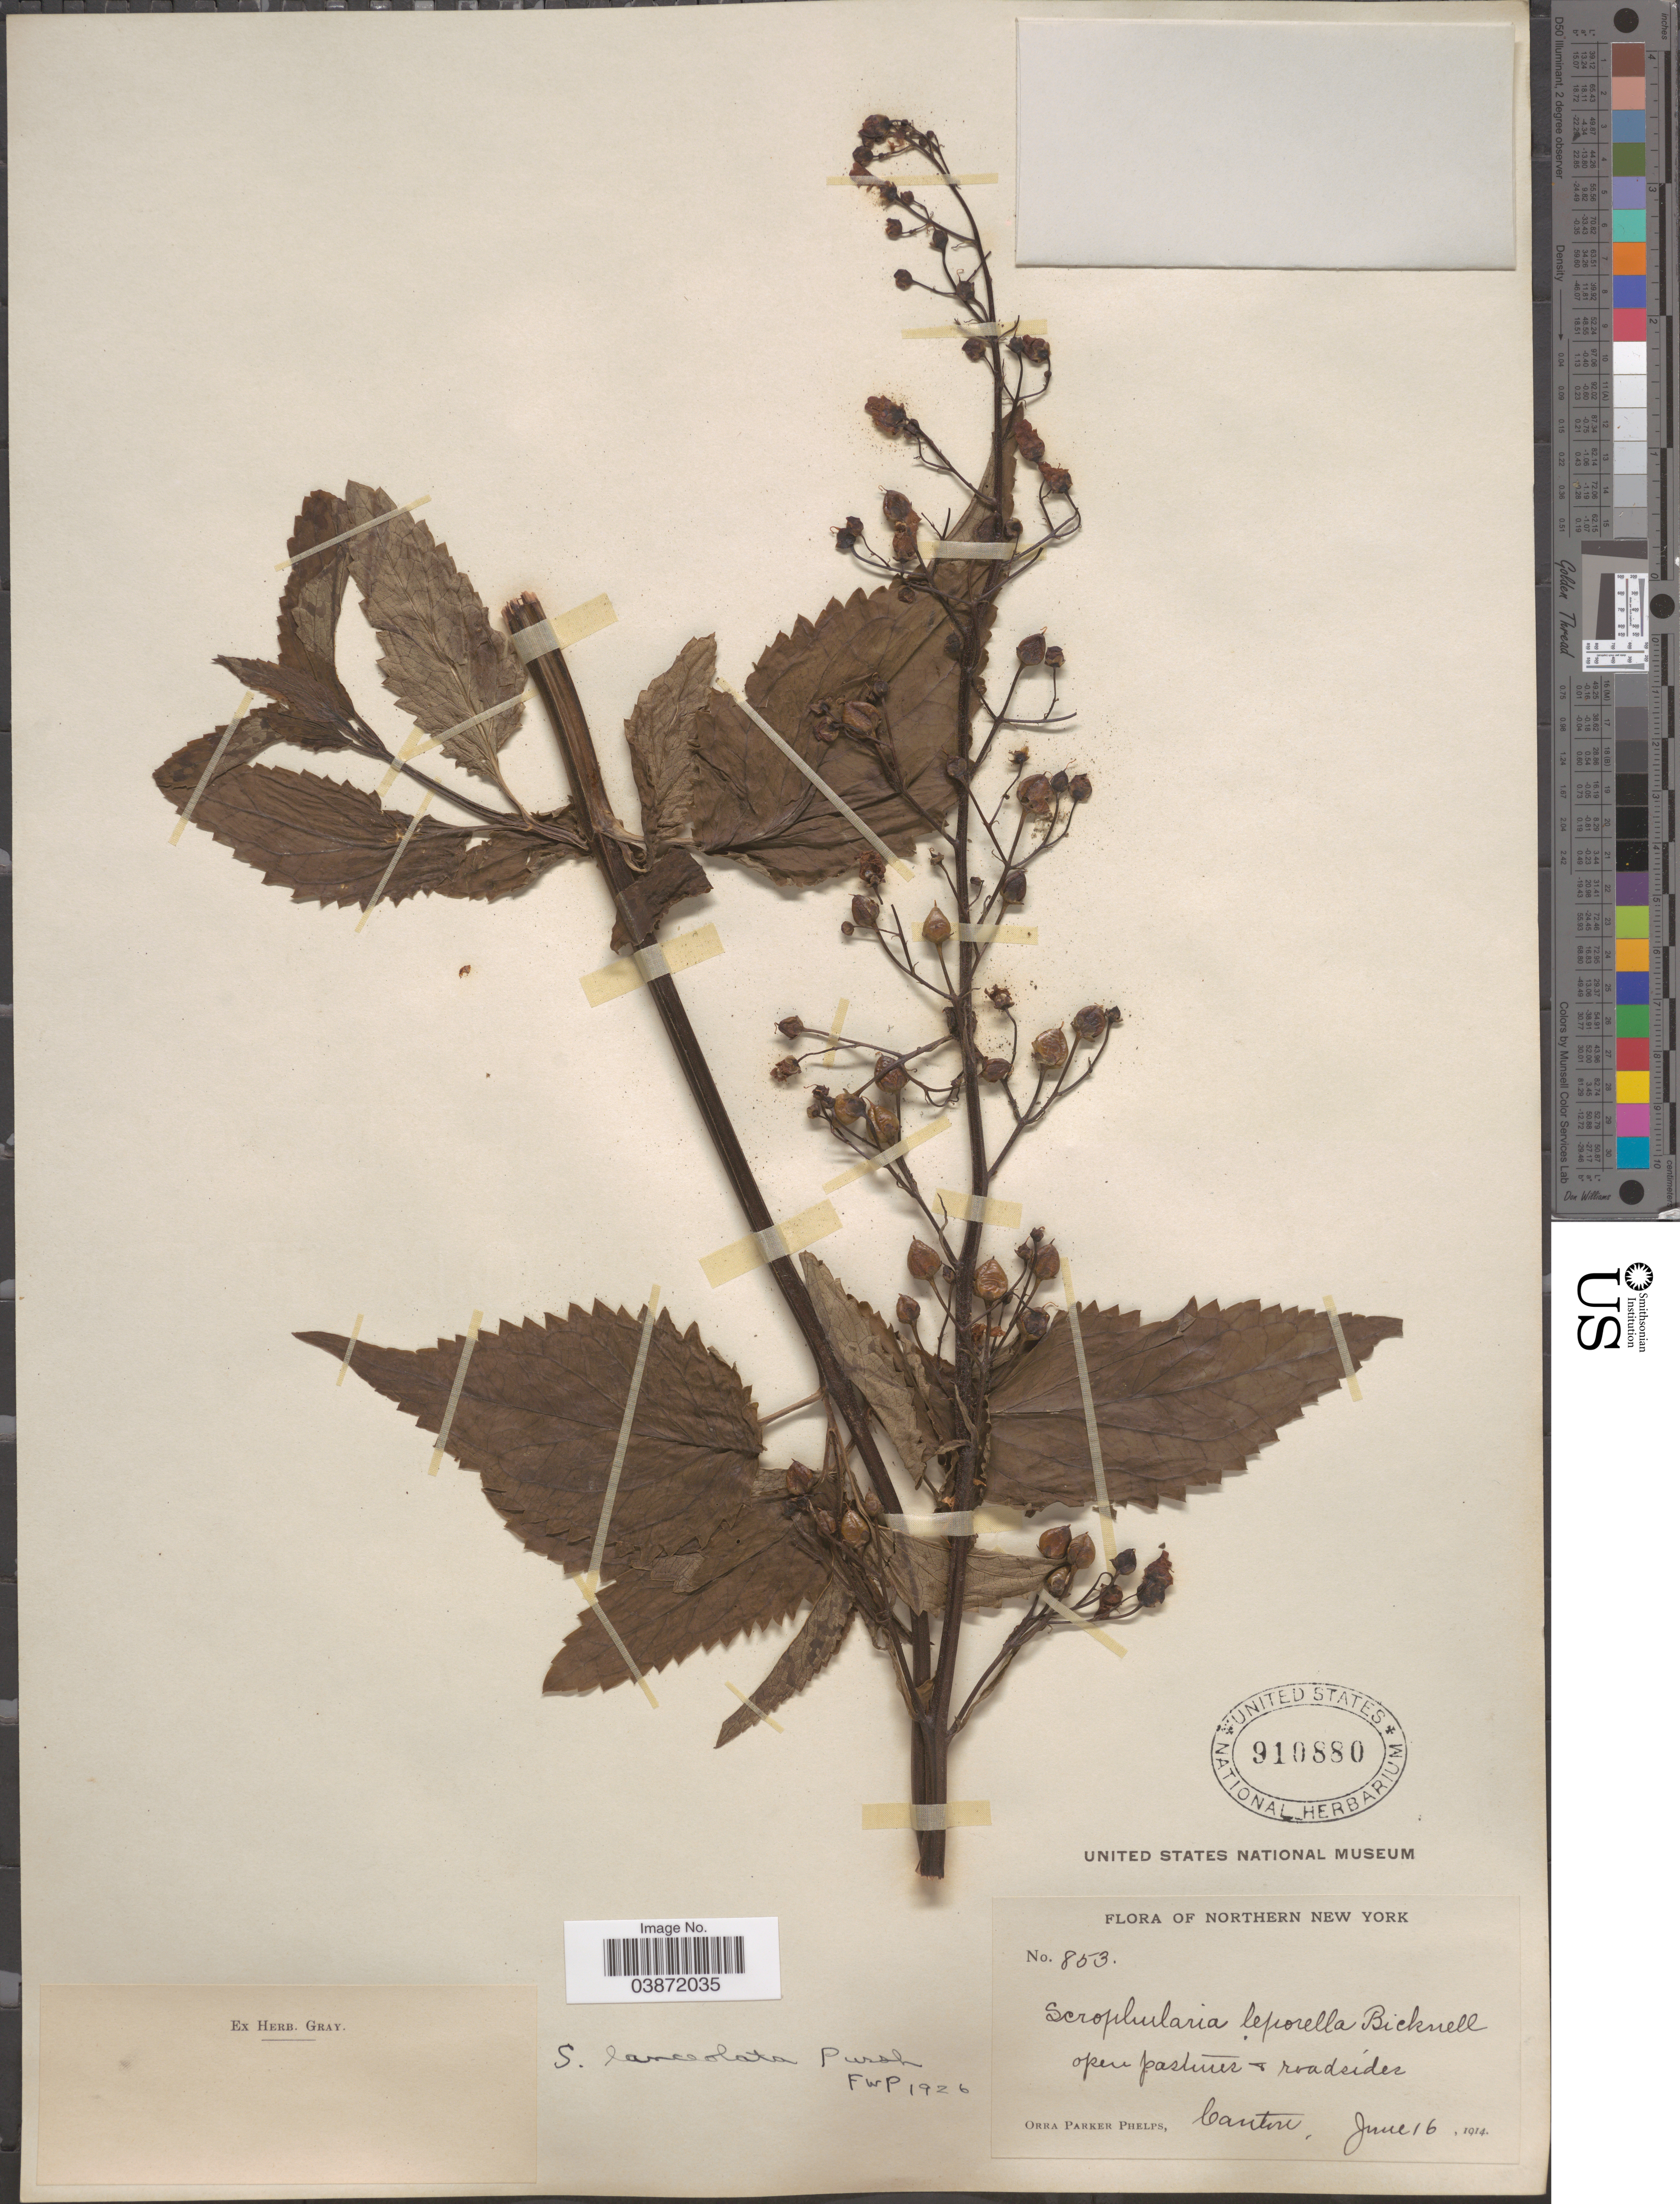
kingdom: Plantae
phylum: Tracheophyta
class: Magnoliopsida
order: Lamiales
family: Scrophulariaceae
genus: Scrophularia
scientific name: Scrophularia lanceolata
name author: Pursh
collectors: O. P. Phelps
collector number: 853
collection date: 1914-06-16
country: United States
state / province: New York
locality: Northern New York. Canton.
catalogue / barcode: US 910880